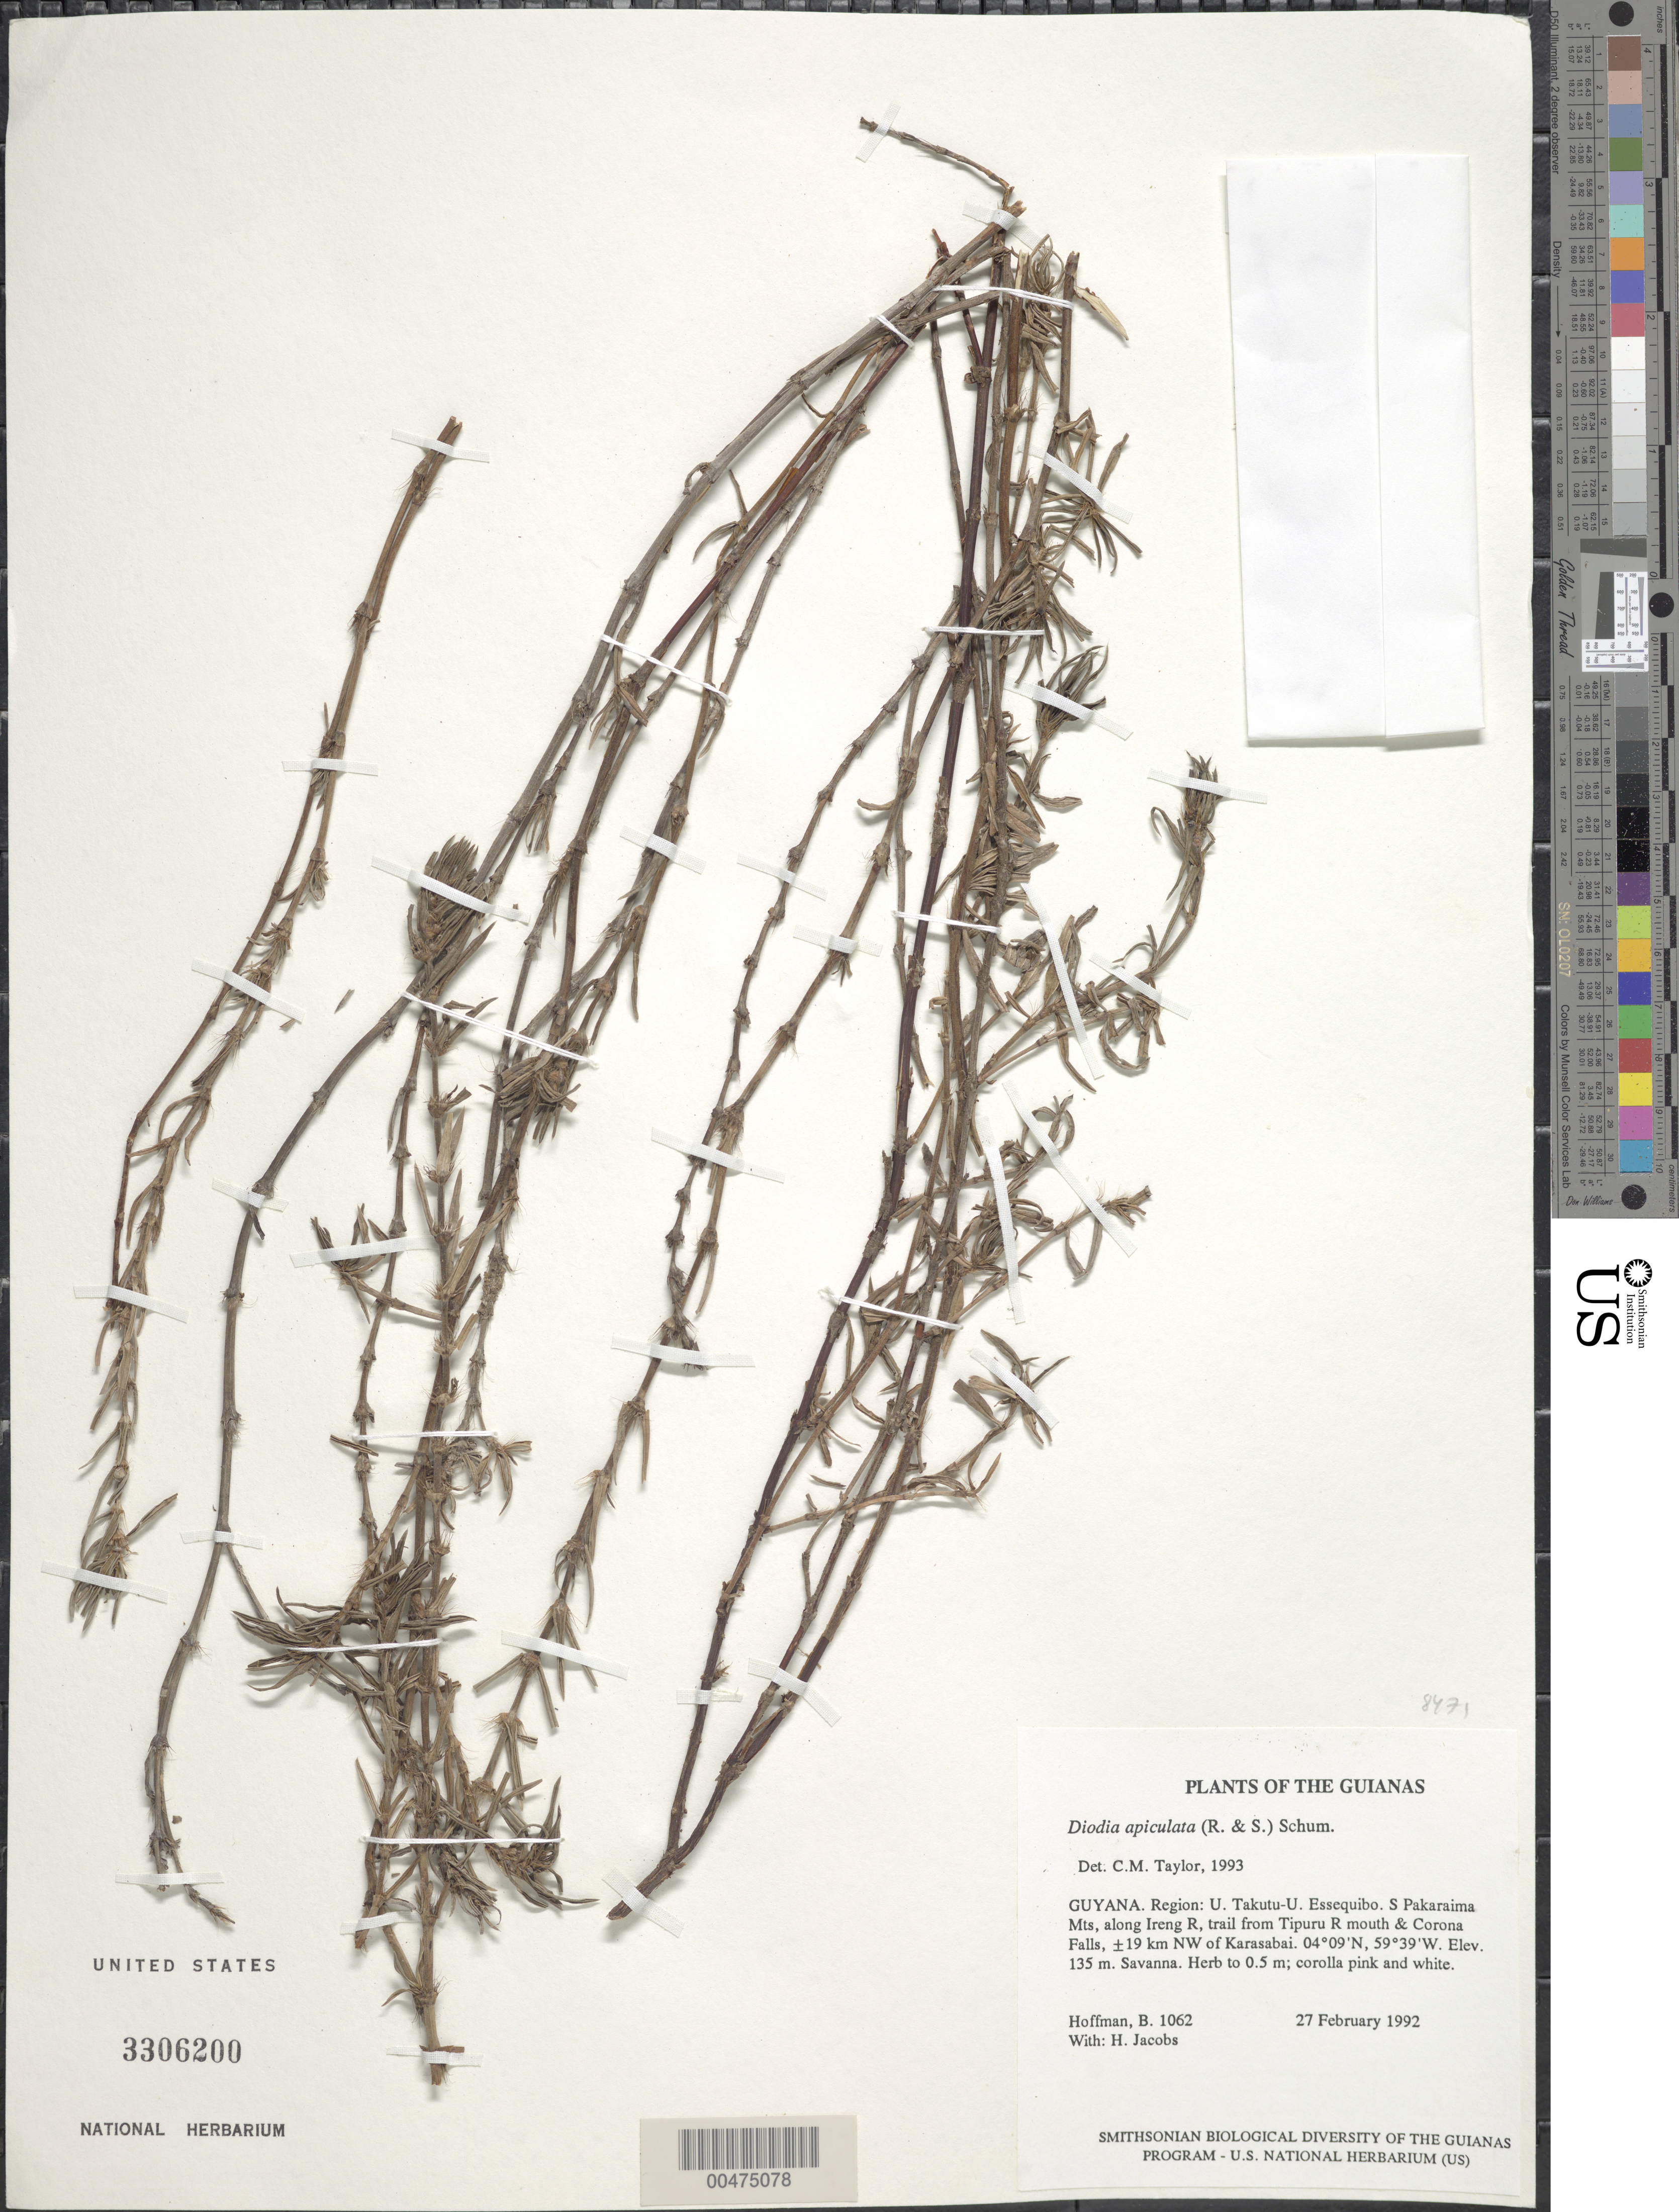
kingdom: Plantae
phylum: Tracheophyta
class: Magnoliopsida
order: Gentianales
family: Rubiaceae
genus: Diodia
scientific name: Diodia apiculata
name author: (Willd. ex Roem. & Schult.) K. Schum.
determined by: Taylor, Charlotte M.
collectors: B. Hoffman & H. Jacobs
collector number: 1062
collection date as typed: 27 February 1992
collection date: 1992-02-27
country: Guyana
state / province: U. Takutu-U. Essequibo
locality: S Pakaraima Mts, along Ireng River, trail from Tipuru River mouth & Corona Falls, ±19 km NW of Karasabai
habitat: Savanna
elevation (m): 135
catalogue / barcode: US 3306200